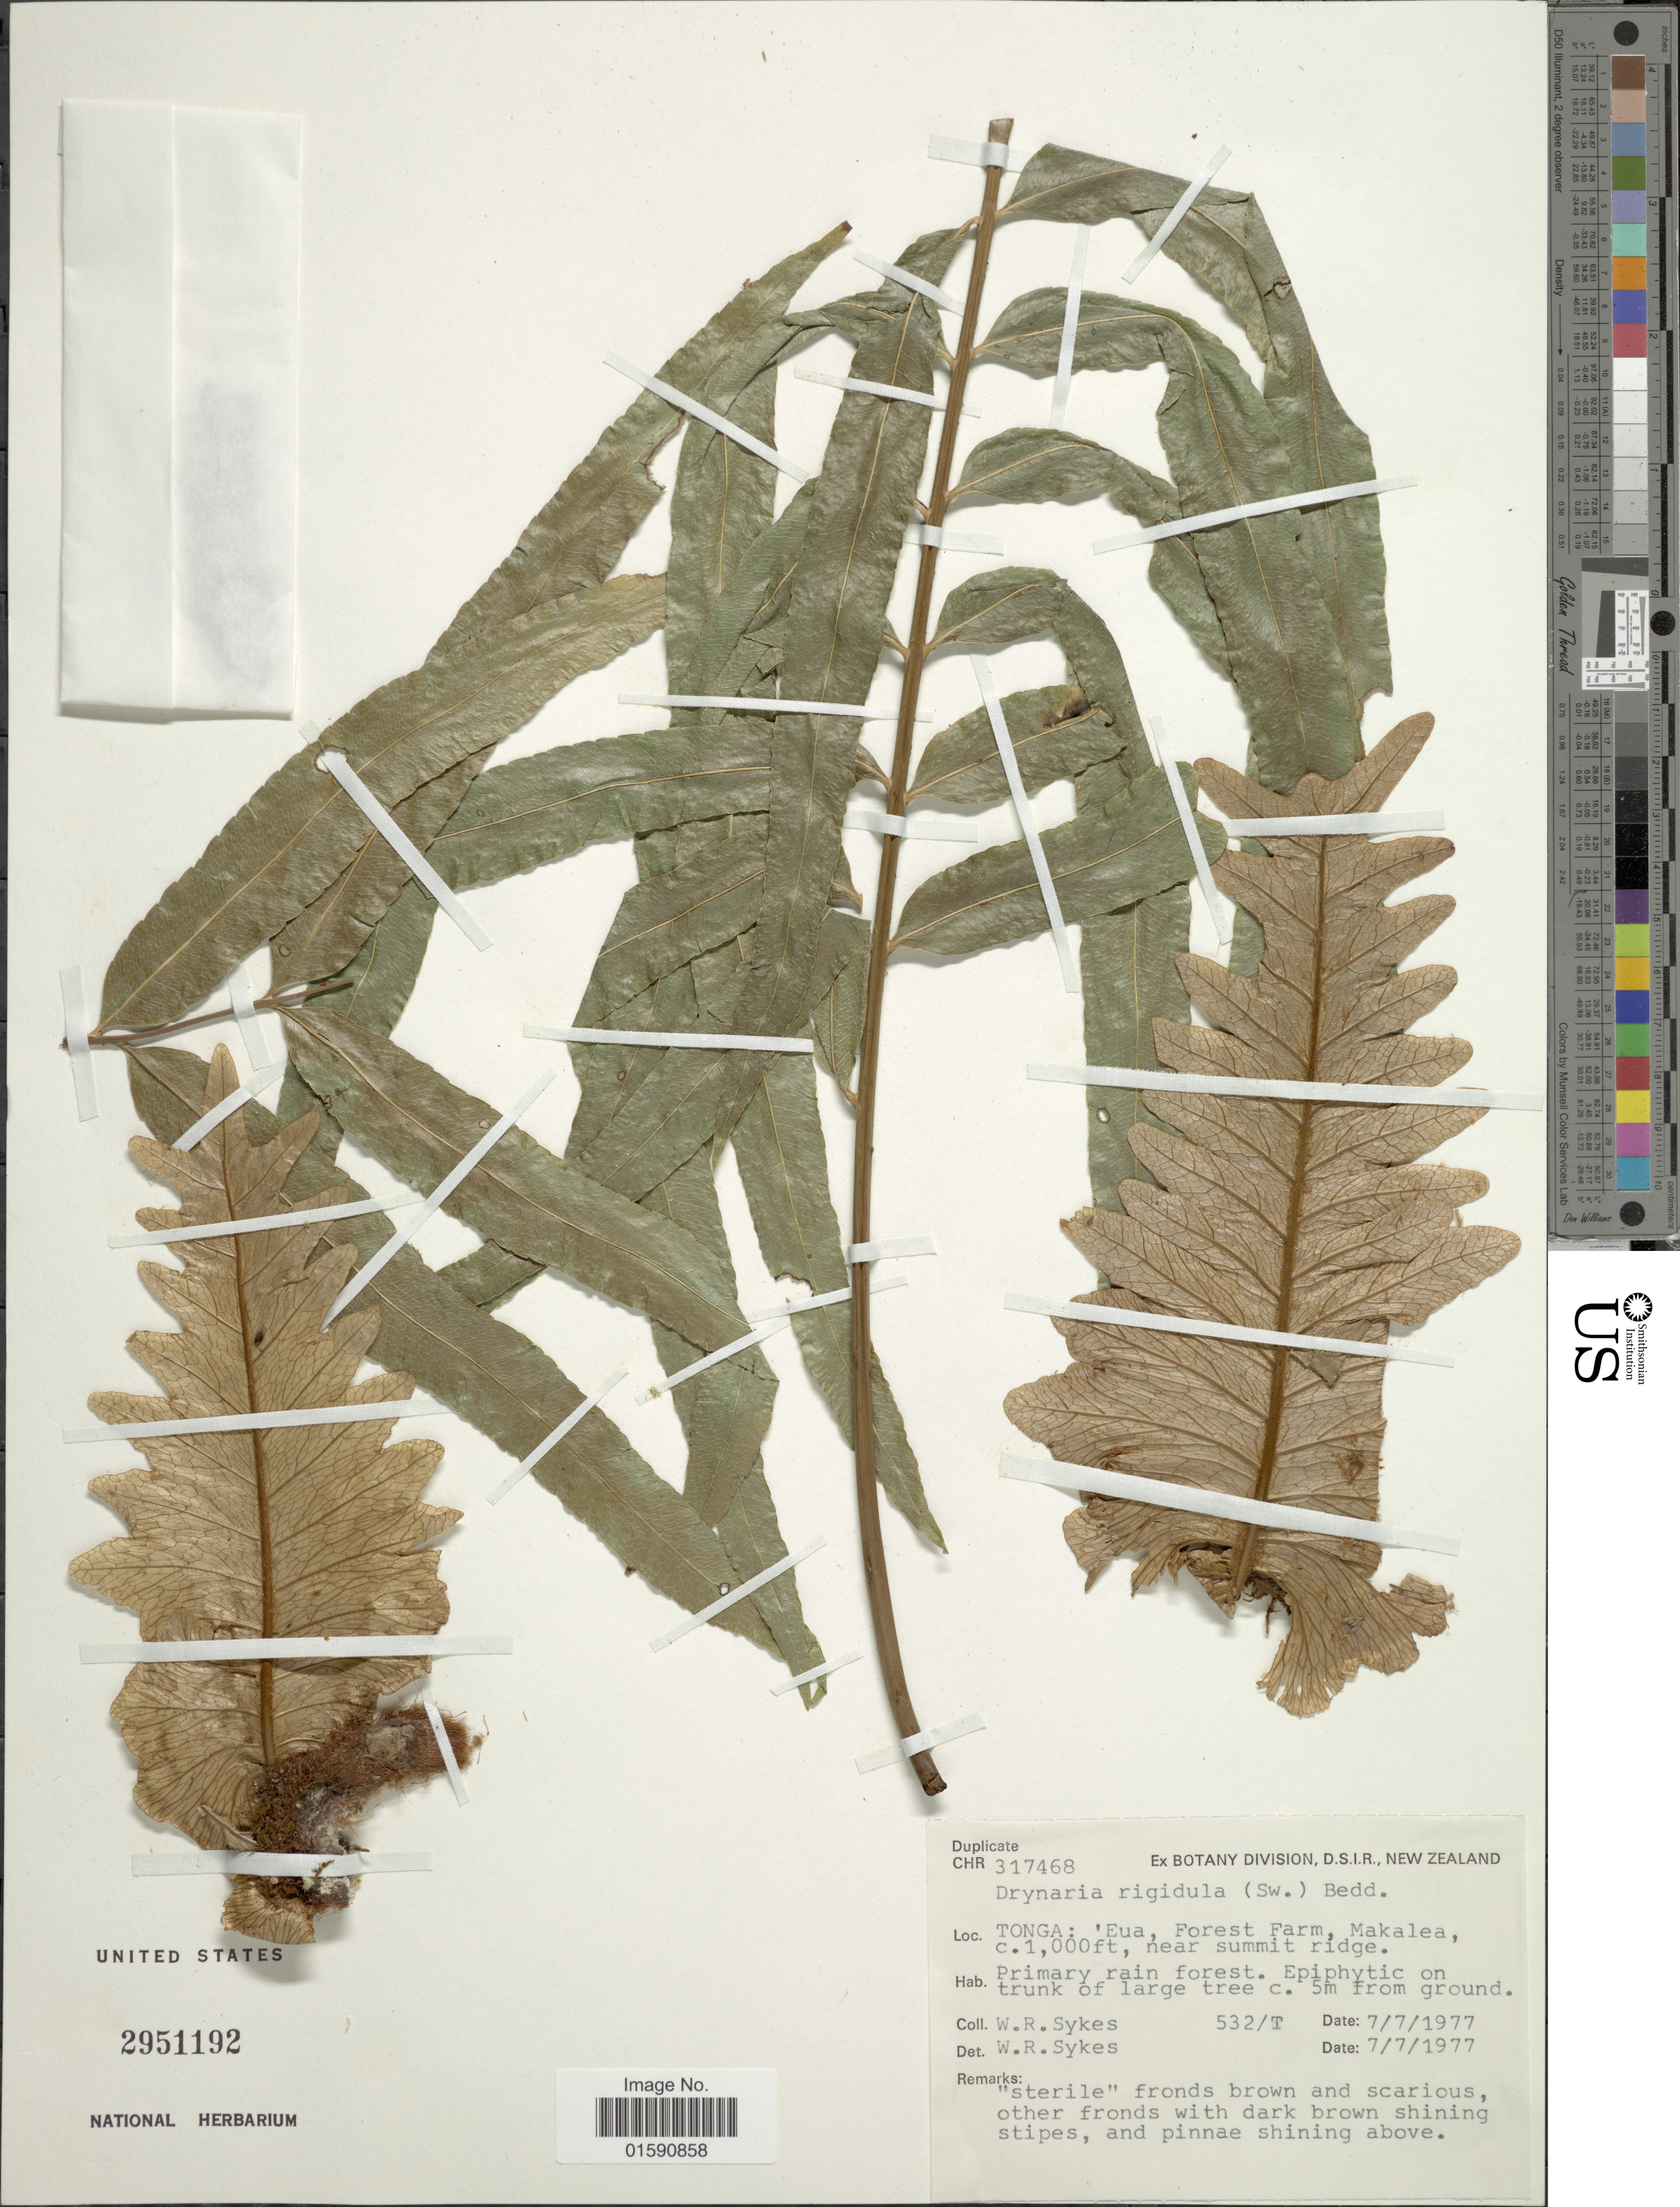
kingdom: Plantae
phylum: Tracheophyta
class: Polypodiopsida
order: Polypodiales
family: Polypodiaceae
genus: Drynaria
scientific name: Drynaria rigidula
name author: (Sw.) Bedd.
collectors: W. R. Sykes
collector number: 532/T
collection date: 1977-07-07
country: Tonga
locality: Tonga: Eua, Forest Farm, Makalea, near summit ridge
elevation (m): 305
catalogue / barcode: US 2951192